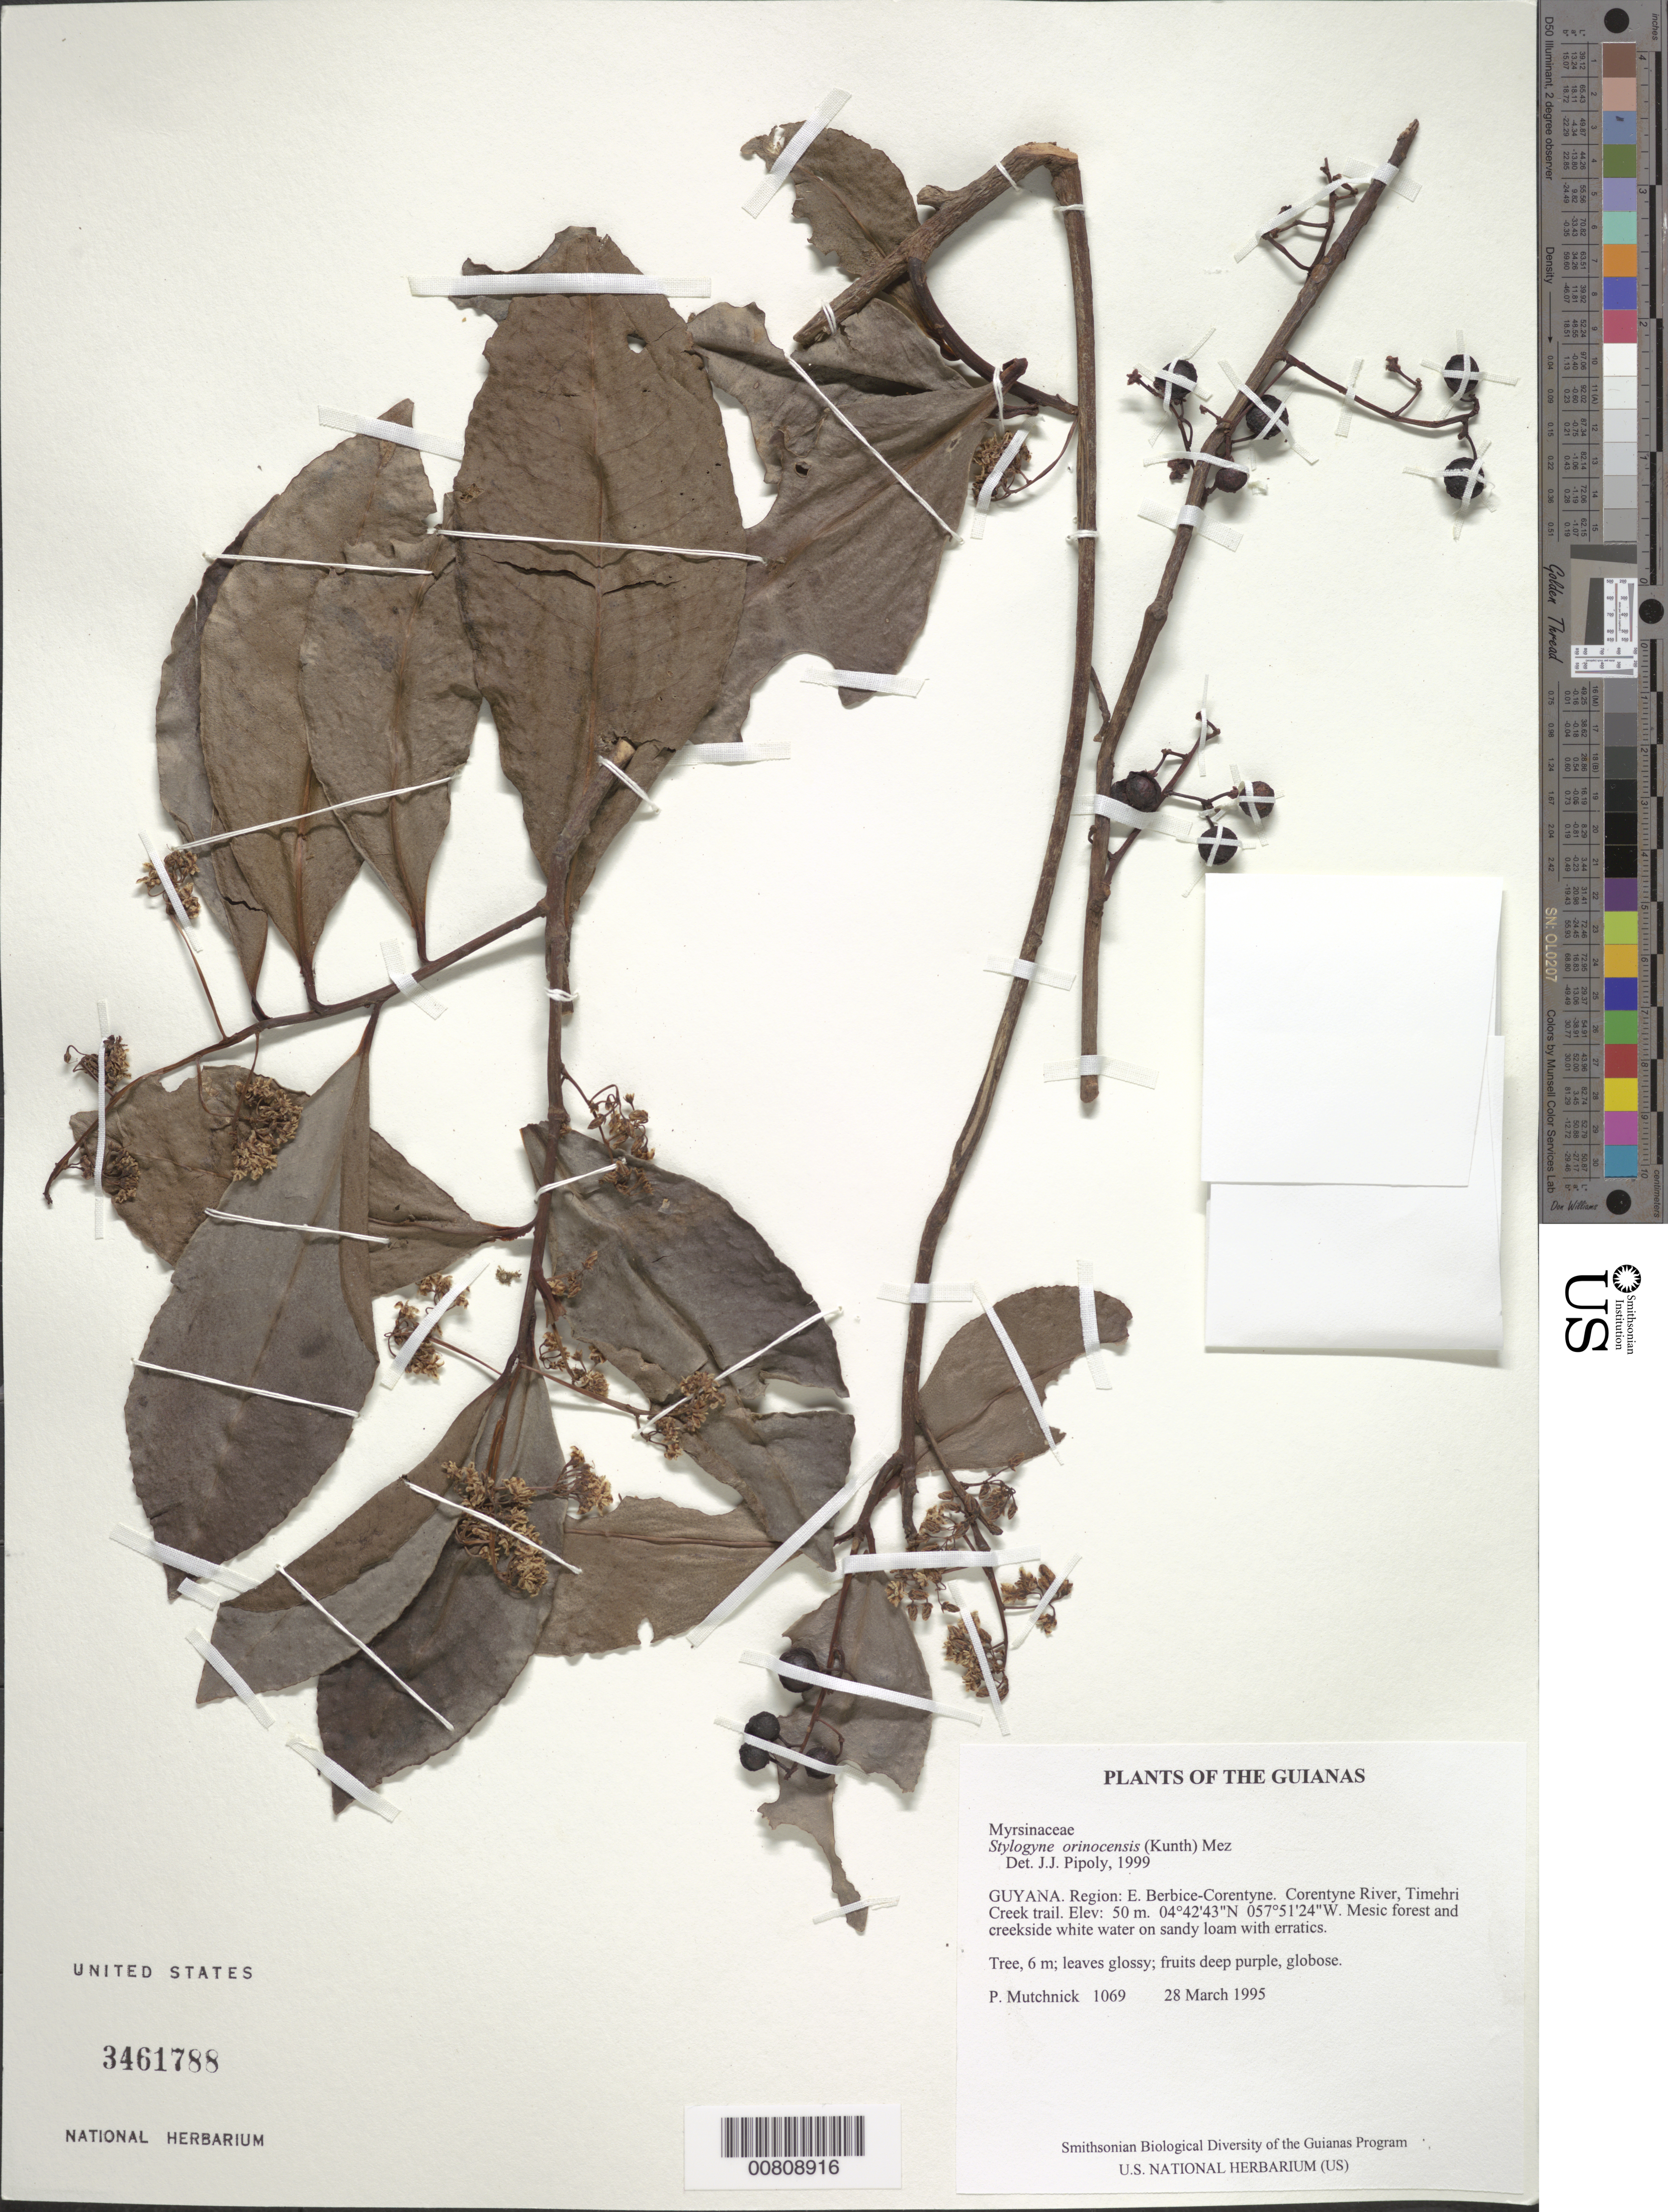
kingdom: Plantae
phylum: Tracheophyta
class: Magnoliopsida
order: Ericales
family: Primulaceae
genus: Stylogyne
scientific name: Stylogyne orinocensis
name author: (Kunth) Mez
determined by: Pipoly, J. J., III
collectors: P. Mutchnick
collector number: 1069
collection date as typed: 28 March 1995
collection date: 1995-03-28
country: Guyana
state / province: E. Berbice-Corentyne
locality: Corentyne River, Timehri Creek trail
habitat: Mesic forest and creekside white water on sandy loam with erratics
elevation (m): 50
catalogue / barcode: US 3461788